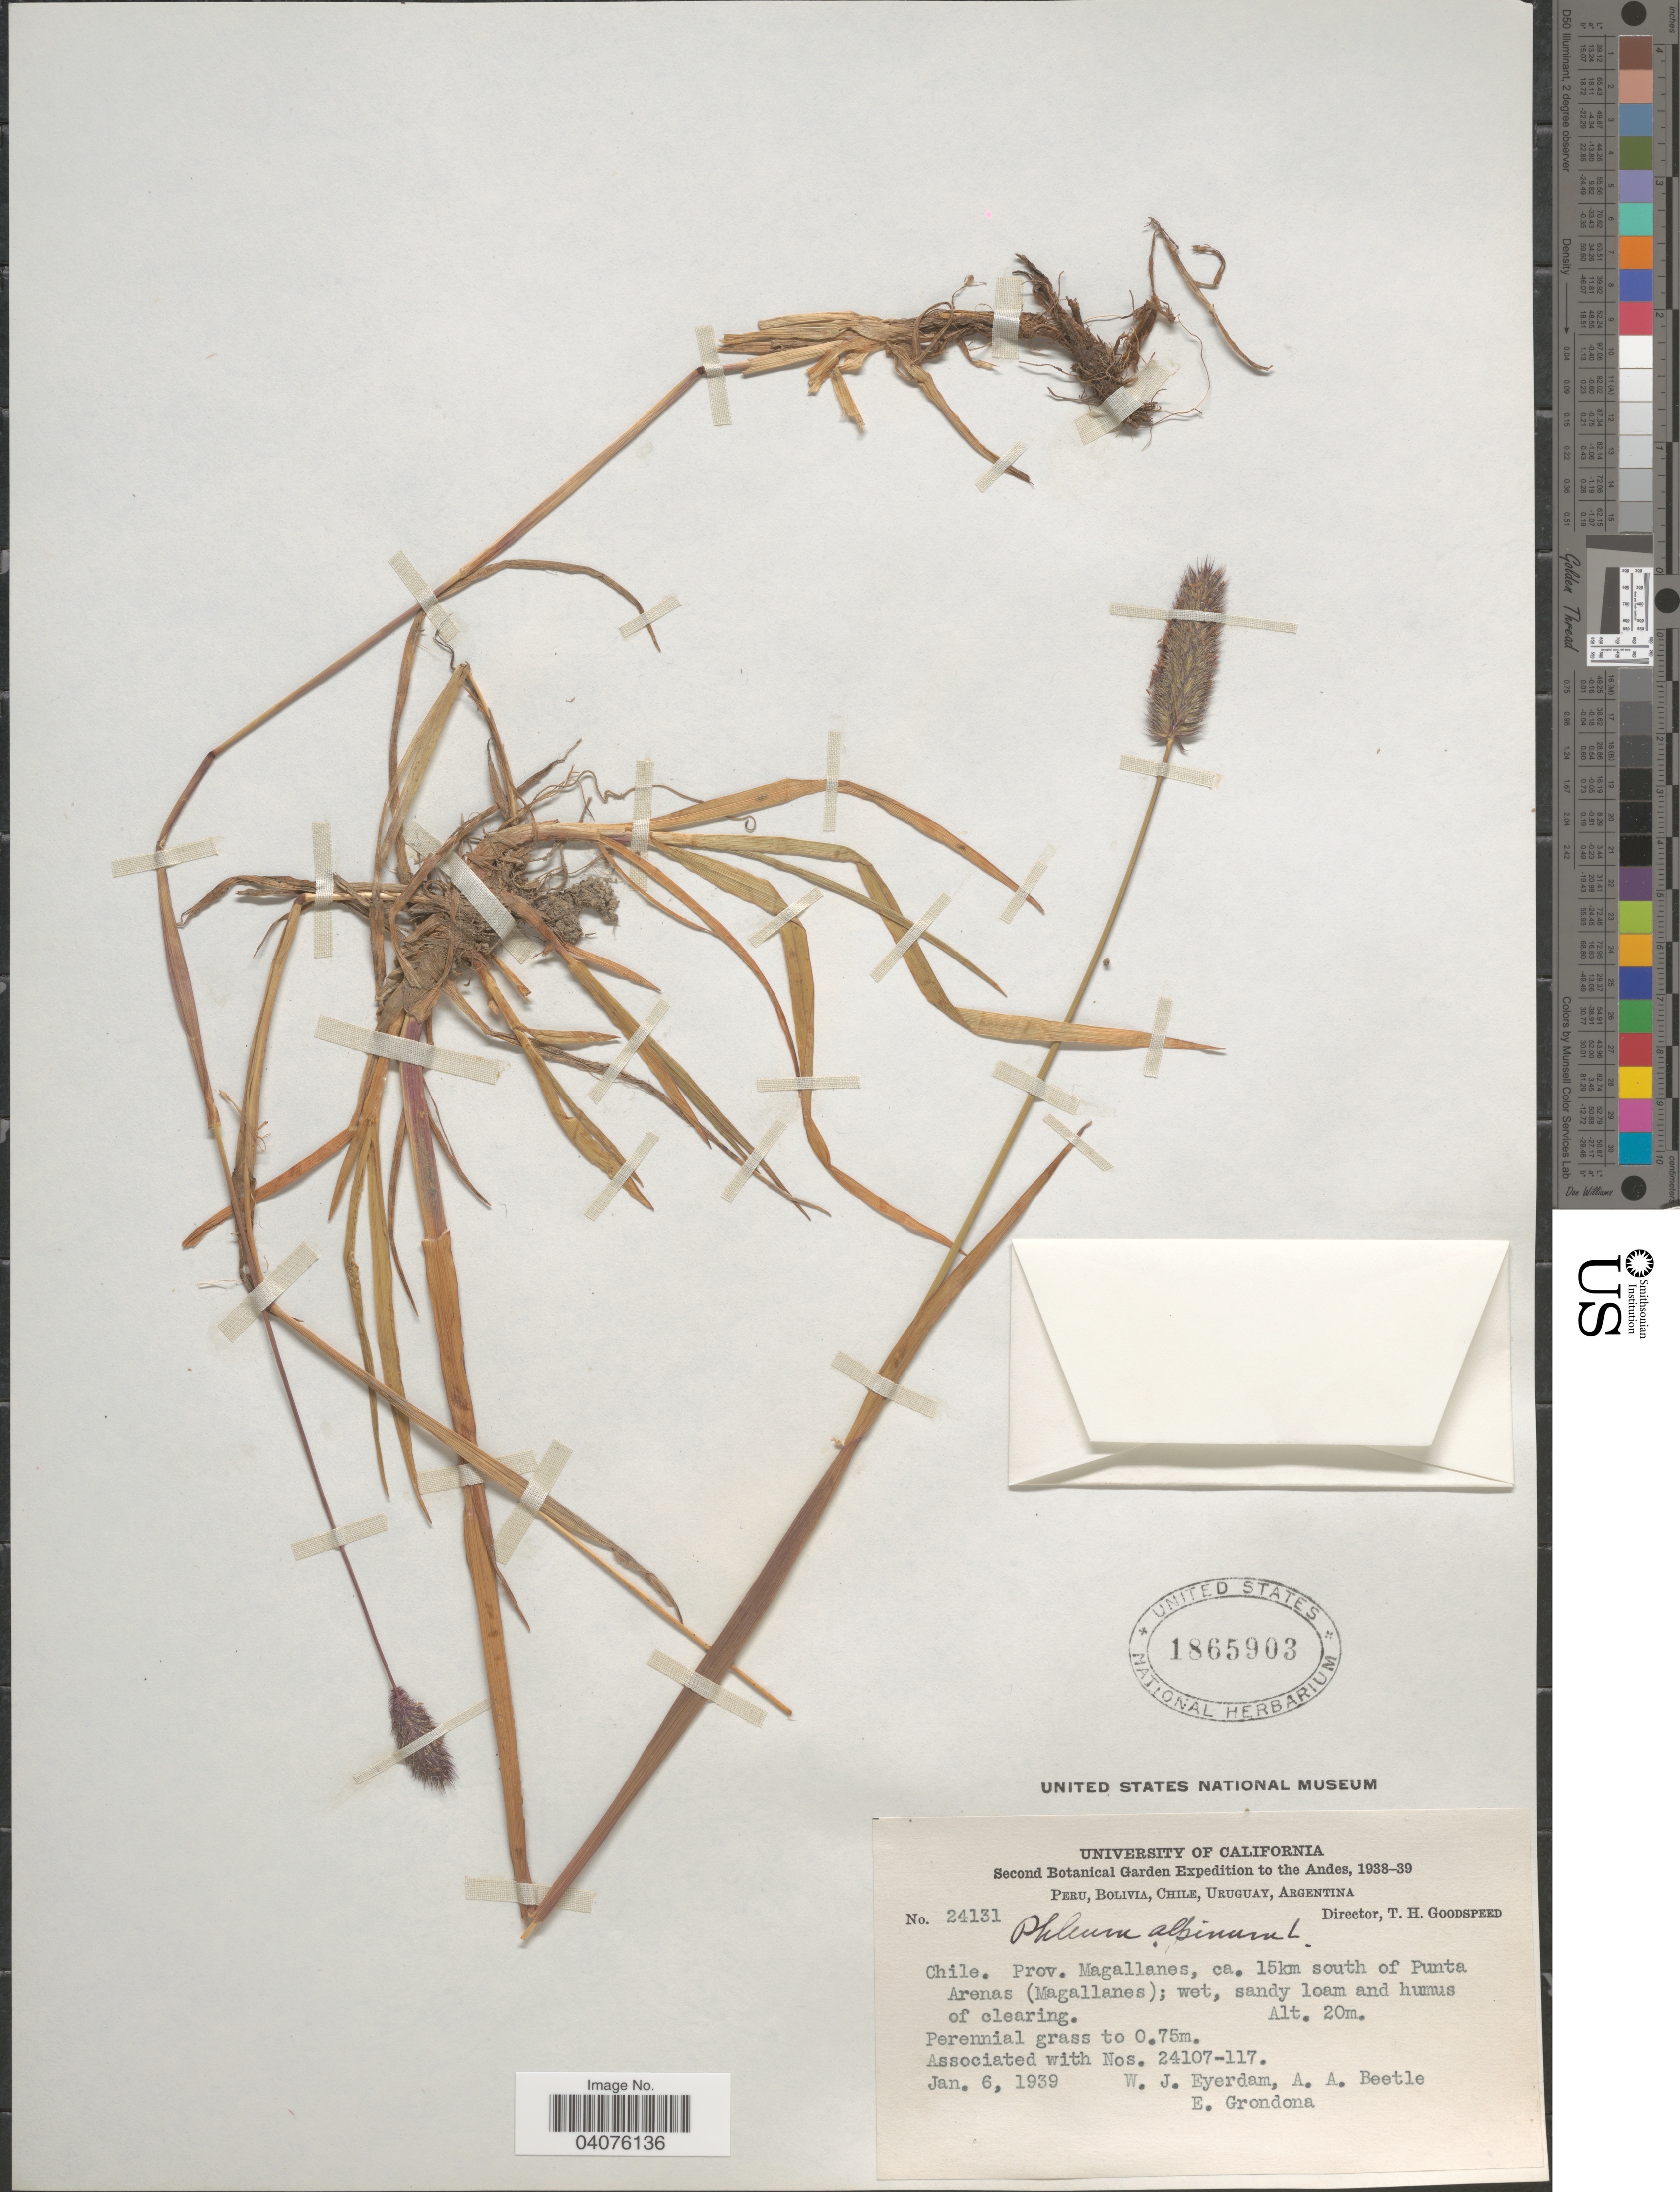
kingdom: Plantae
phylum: Tracheophyta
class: Liliopsida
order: Poales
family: Poaceae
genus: Phleum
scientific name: Phleum alpinum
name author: L.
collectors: W. J. Eyerdam, A. A. Beetle & E. Grondona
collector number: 24131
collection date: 1936-01-06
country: Chile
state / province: Magallanes y de la Antártica Chilena (XII)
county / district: Magallanes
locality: ca. 15 km S of Punta Arenas (Magallanes).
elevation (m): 20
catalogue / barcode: US 1865903